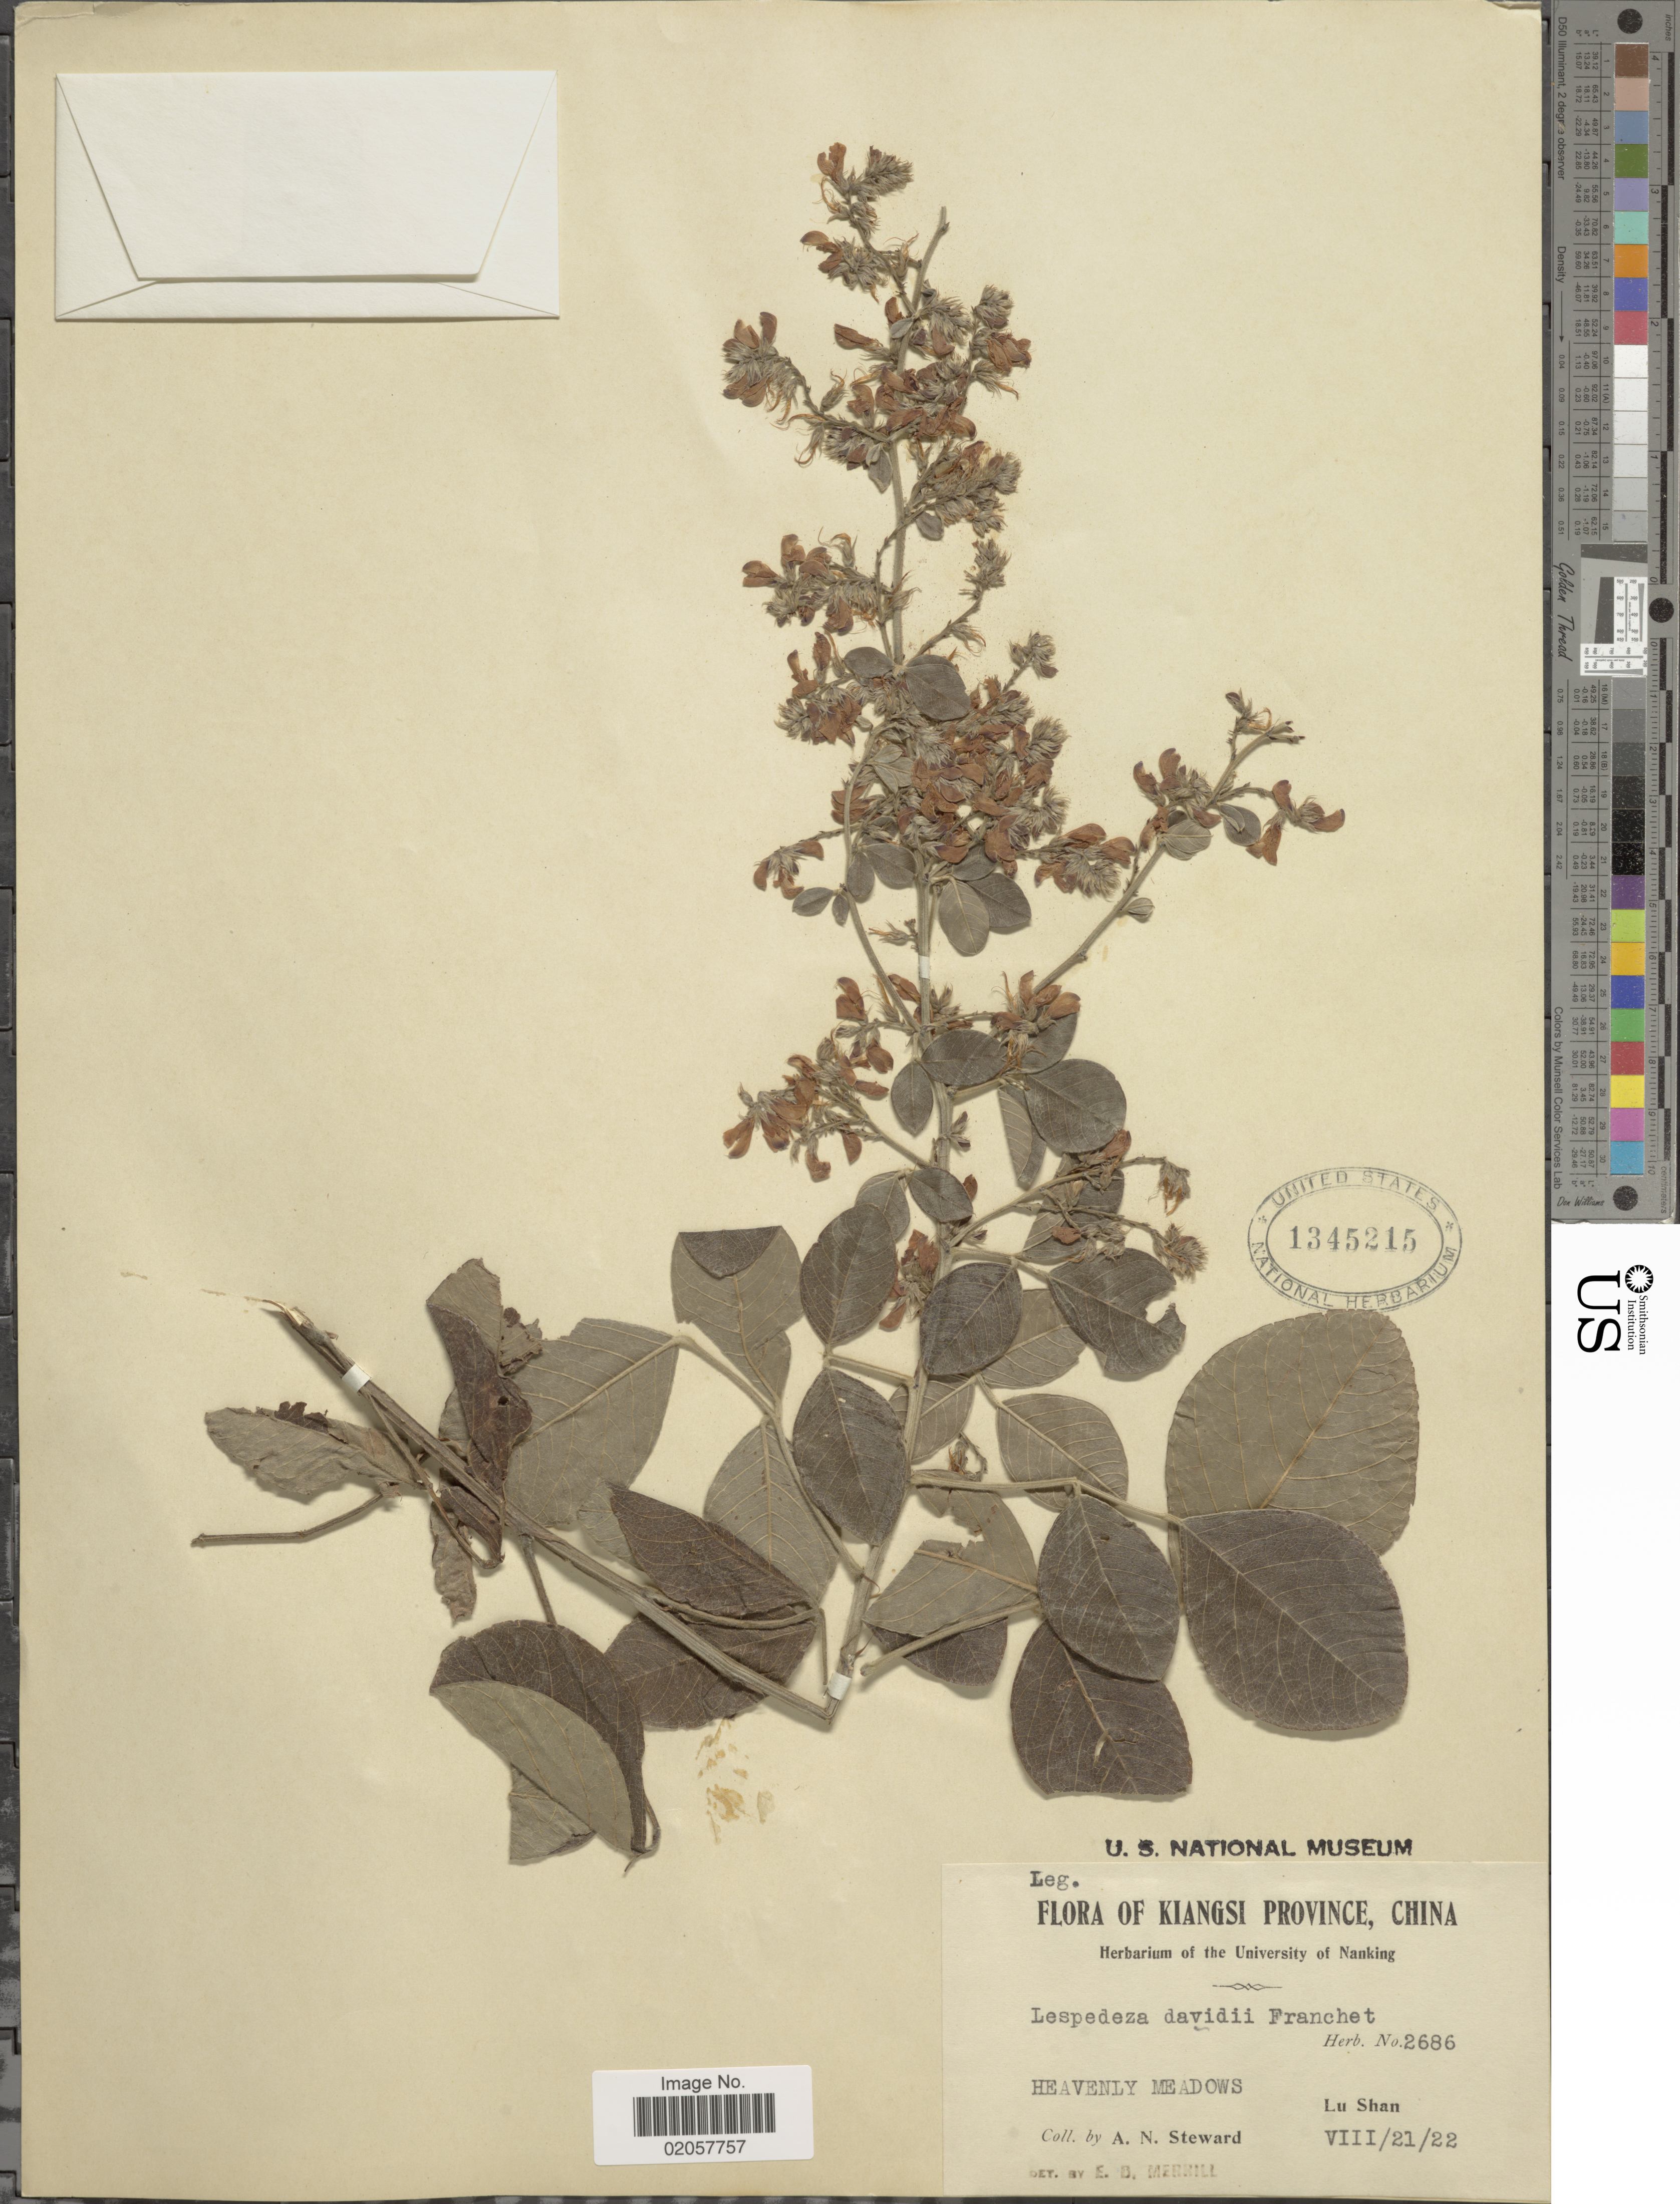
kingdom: Plantae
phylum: Tracheophyta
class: Magnoliopsida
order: Fabales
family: Fabaceae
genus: Lespedeza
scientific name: Lespedeza davidii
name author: Franch.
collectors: A. N. Steward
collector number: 2686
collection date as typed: Transcribed d/m/y: 21/8/22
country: China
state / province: Jiangxi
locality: Kiangsi Province, heavenly meadows, Lu Shan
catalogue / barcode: US 1345215